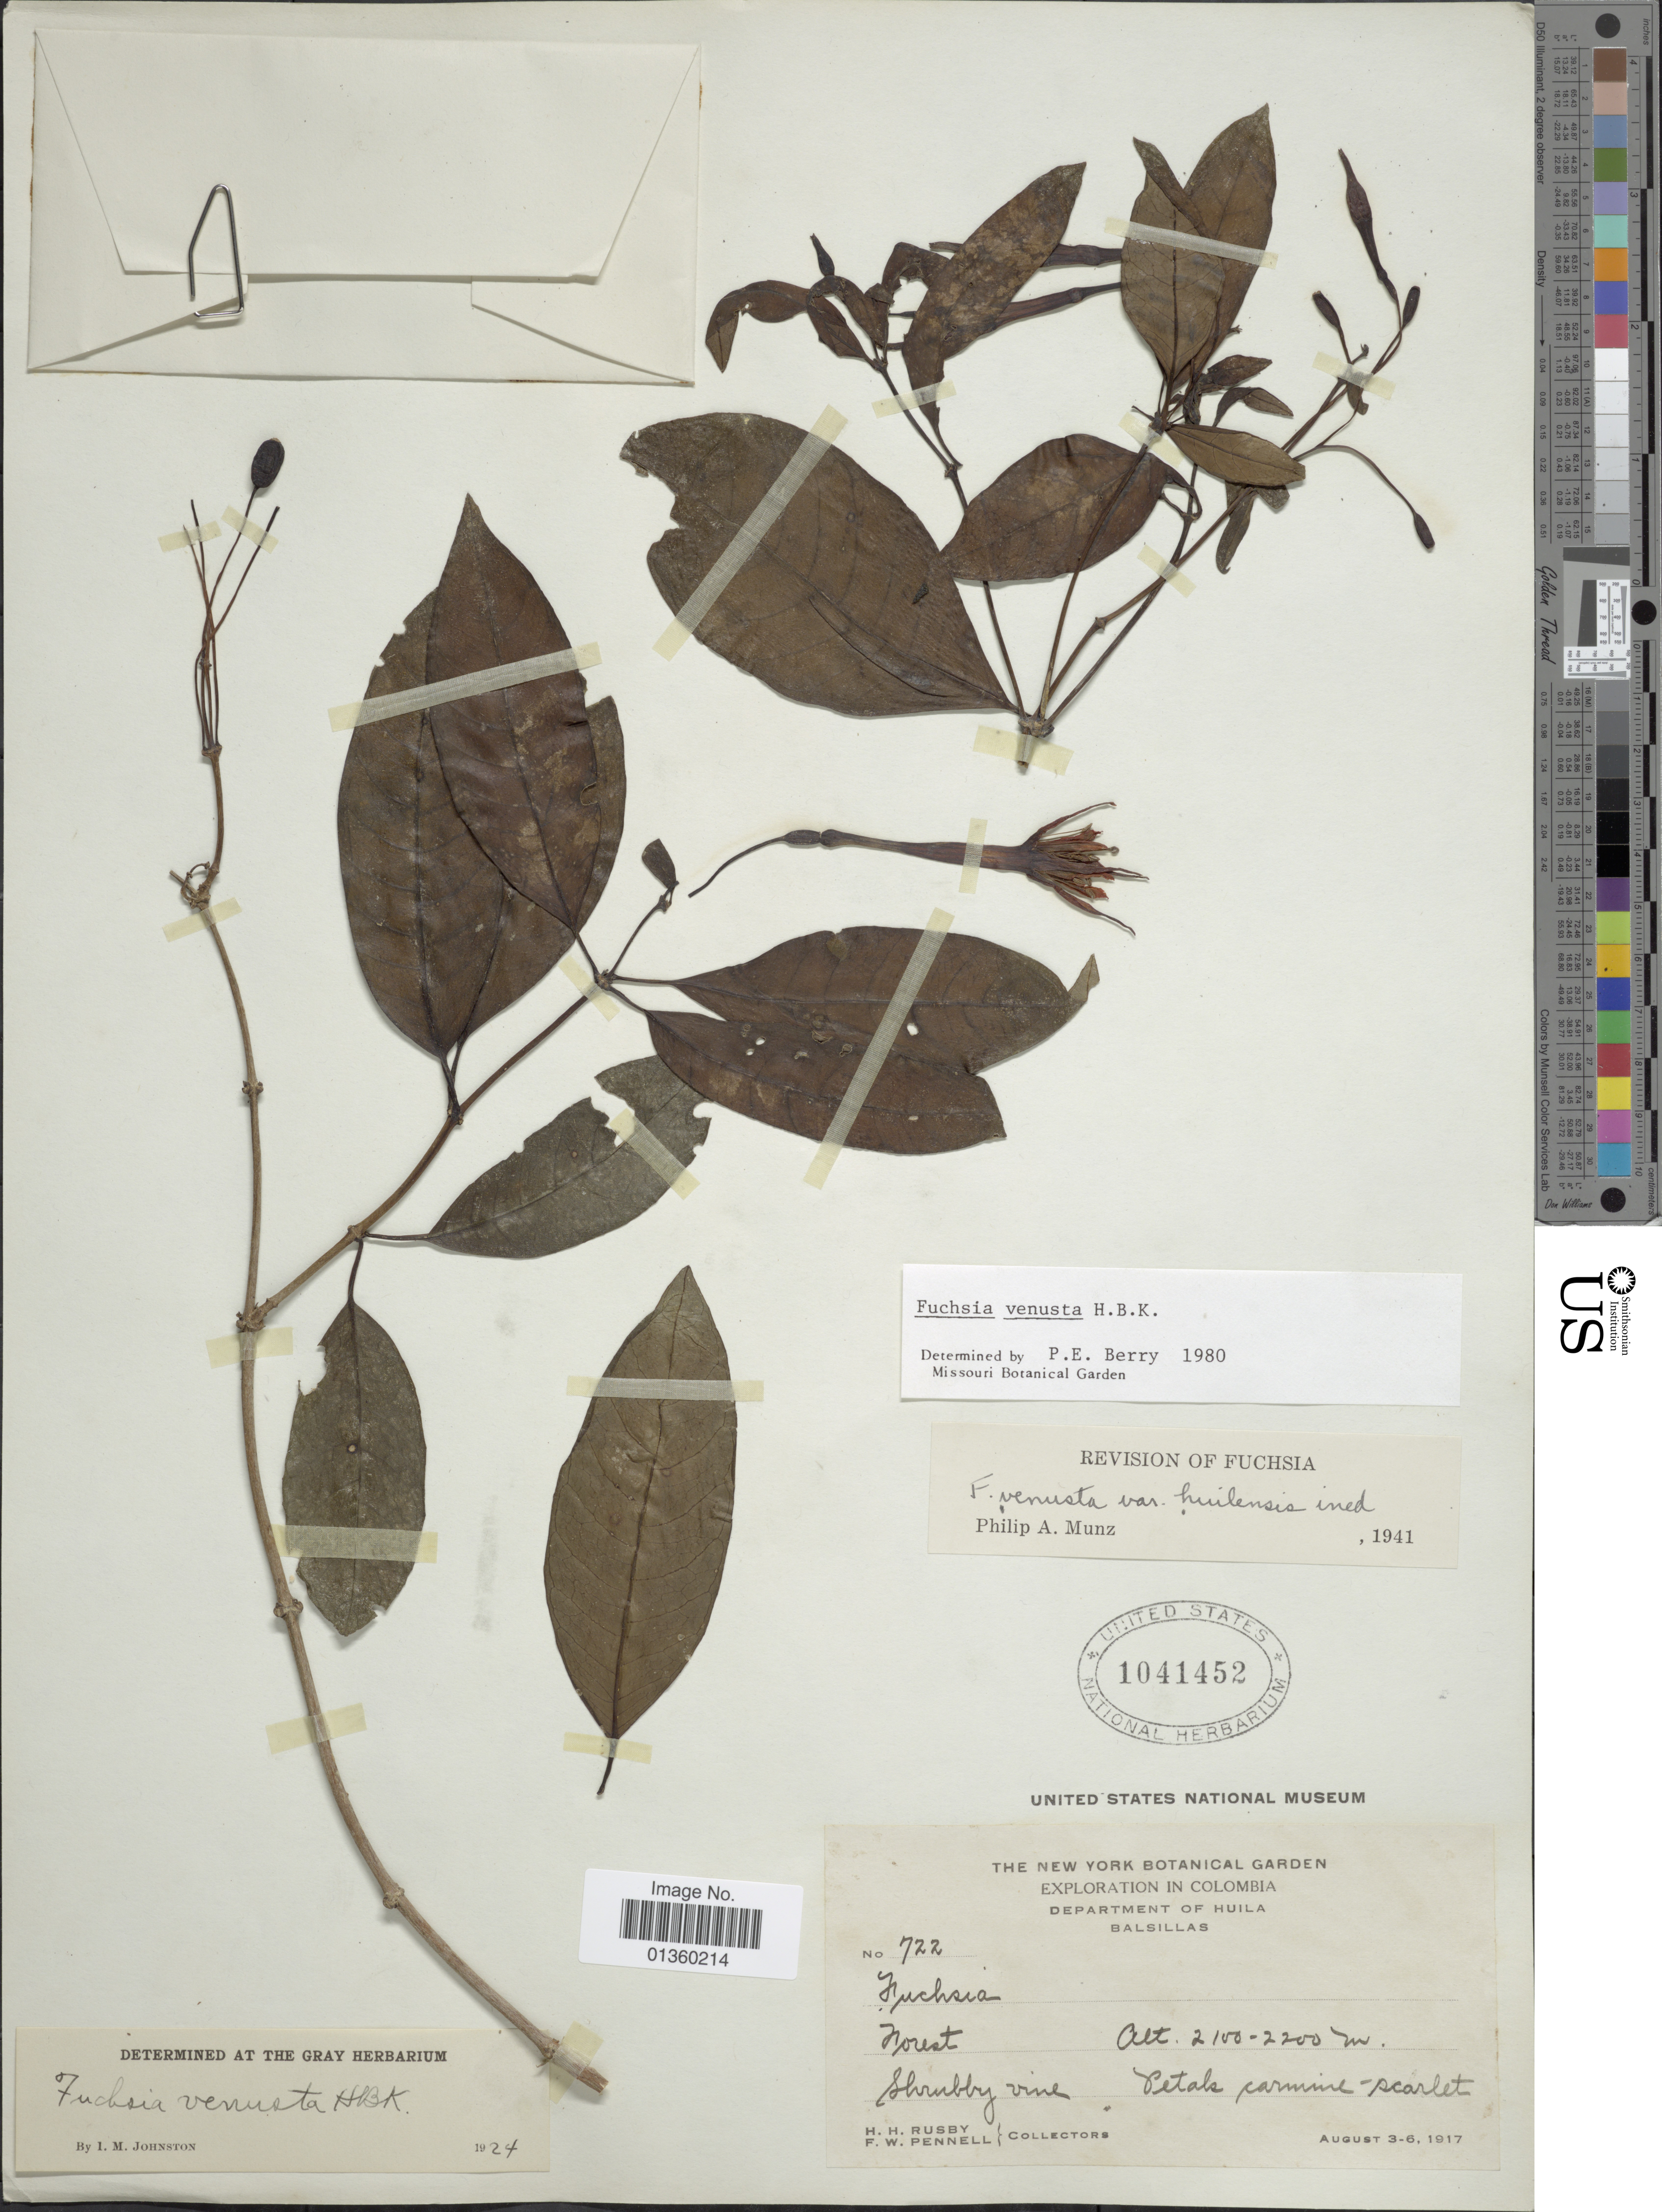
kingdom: Plantae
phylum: Tracheophyta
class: Magnoliopsida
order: Myrtales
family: Onagraceae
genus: Fuchsia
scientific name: Fuchsia venusta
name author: Kunth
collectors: H. H. Rusby & F. W. Pennell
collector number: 722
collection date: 1917-08-03/1917-08-06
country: Colombia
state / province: Huila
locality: Balsillas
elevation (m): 2100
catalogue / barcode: US 1041452